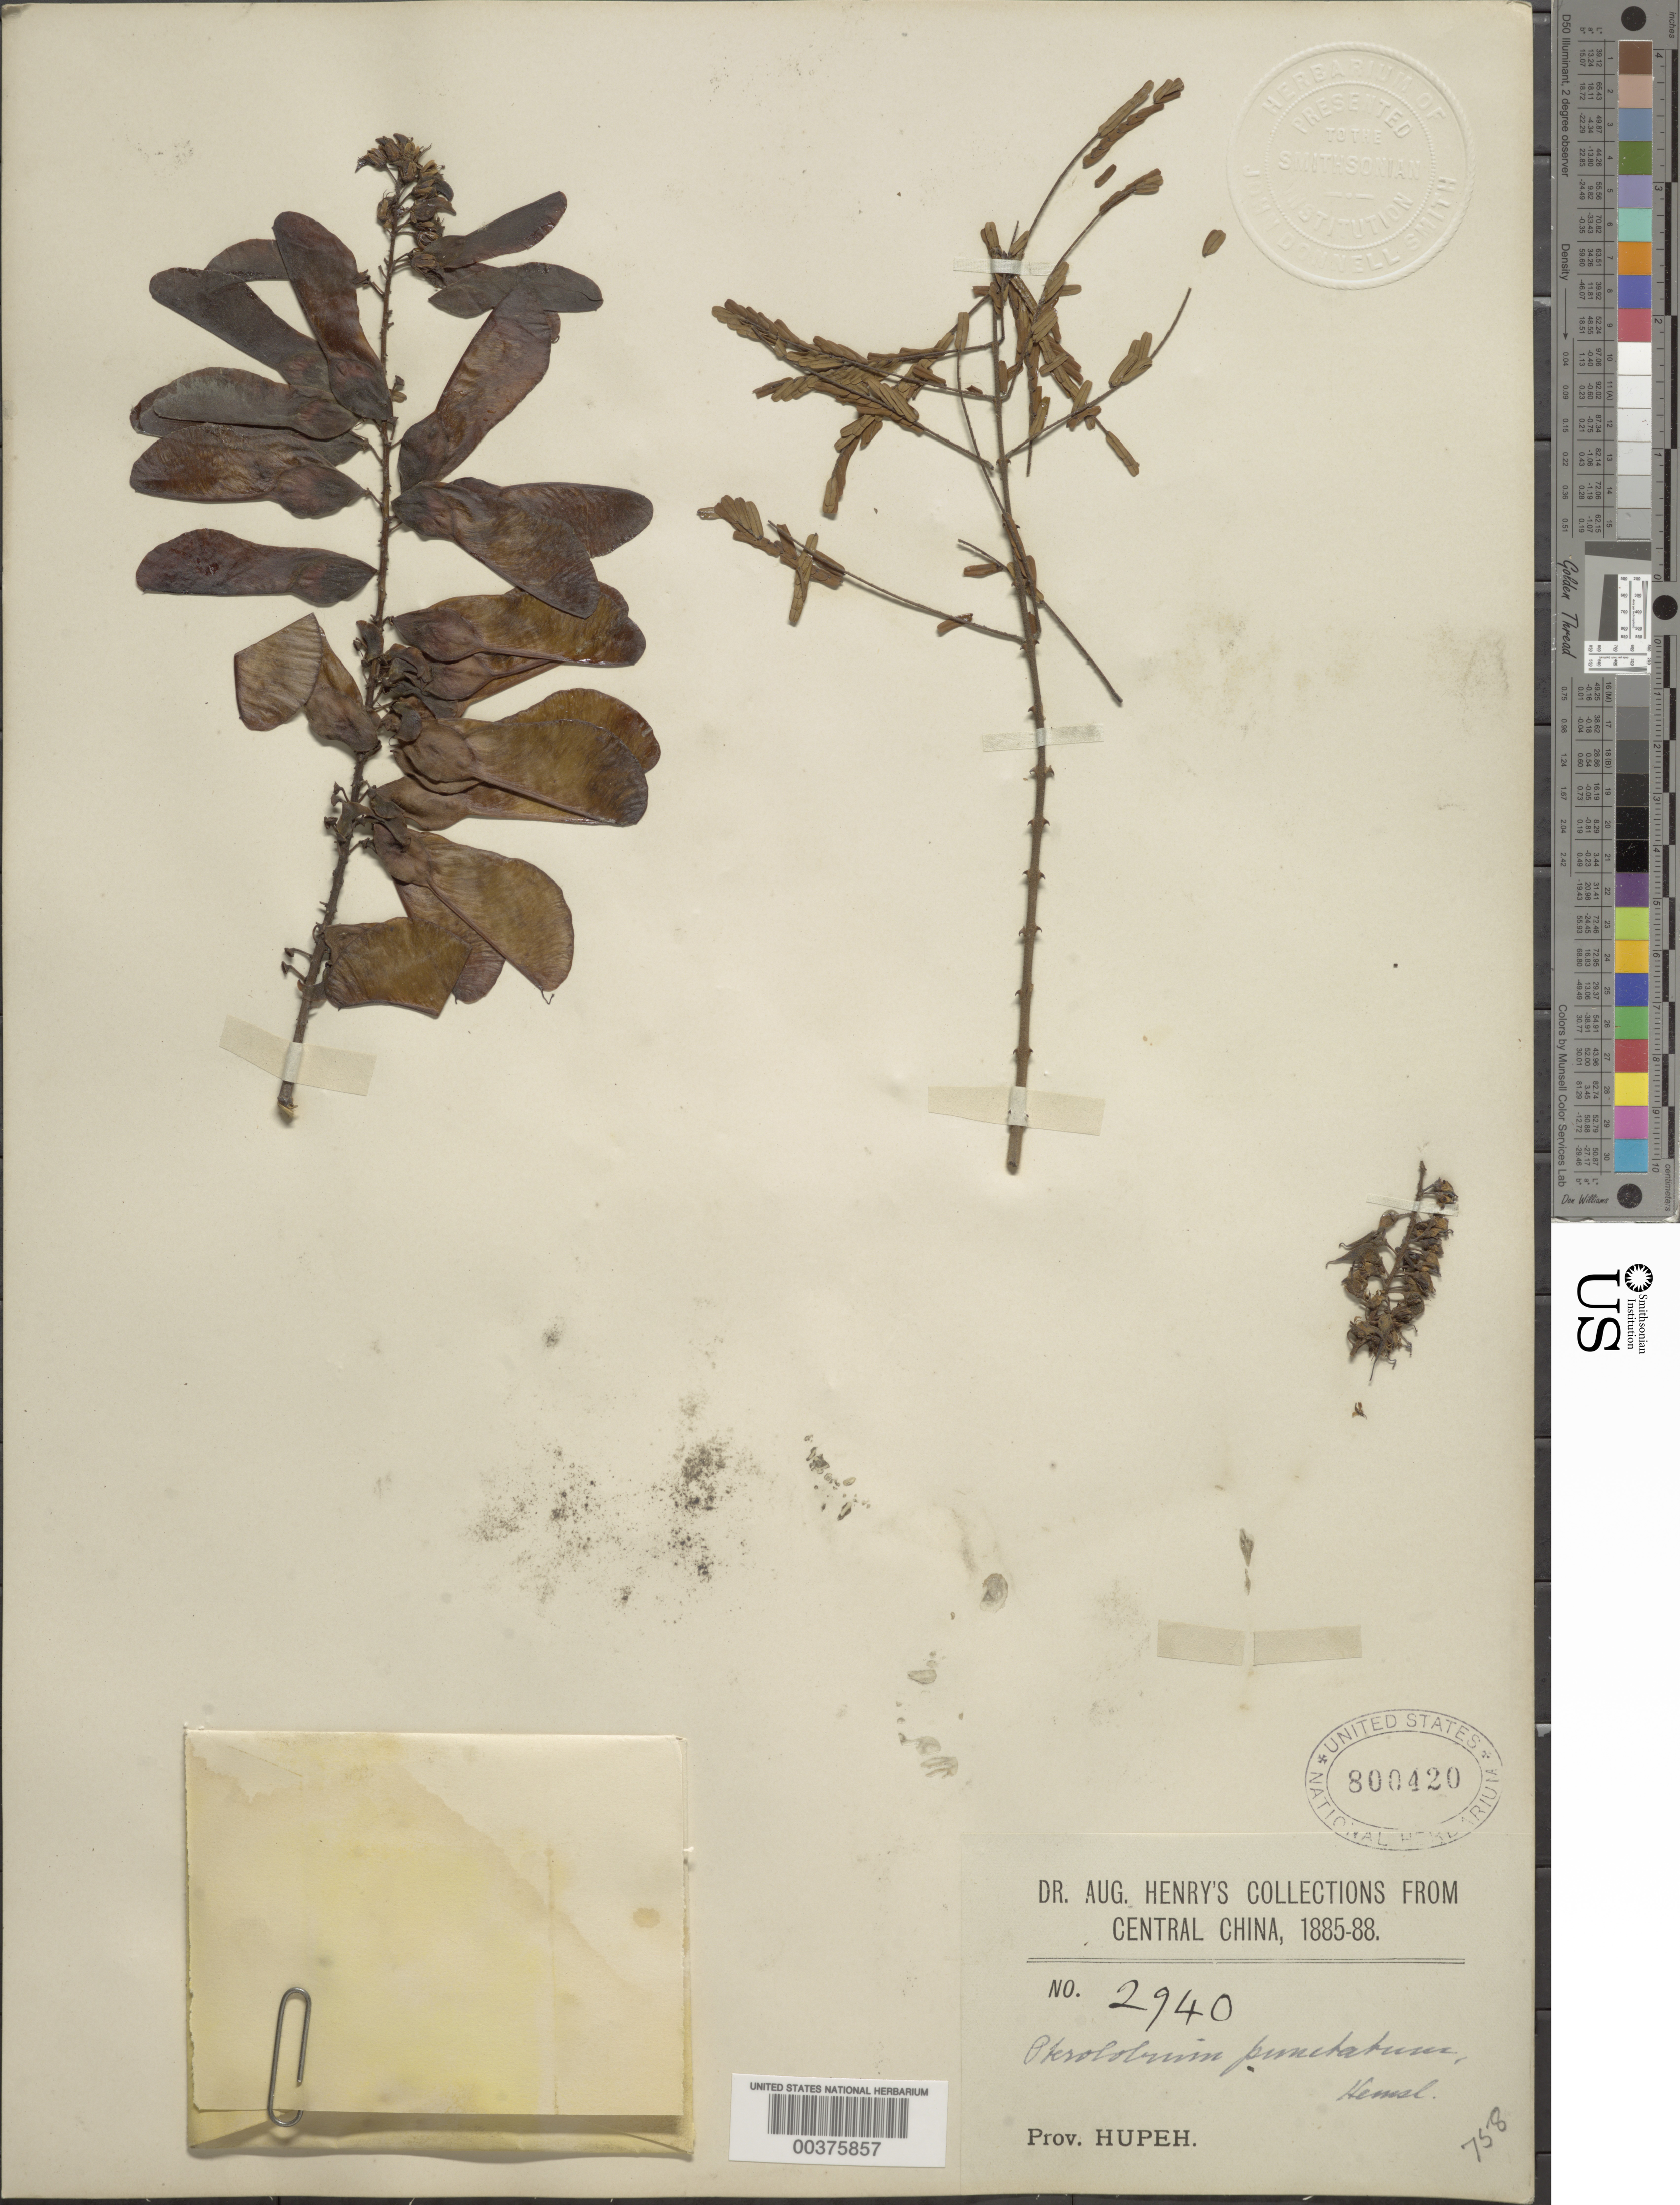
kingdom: Plantae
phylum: Tracheophyta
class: Magnoliopsida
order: Fabales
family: Fabaceae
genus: Pterolobium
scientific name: Pterolobium punctatum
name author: Hemsl.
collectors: A. Henry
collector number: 2940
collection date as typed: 1885 to -- -- 1888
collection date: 1885/1888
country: China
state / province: Hubei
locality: Prov. Hupeh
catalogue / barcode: US 800420